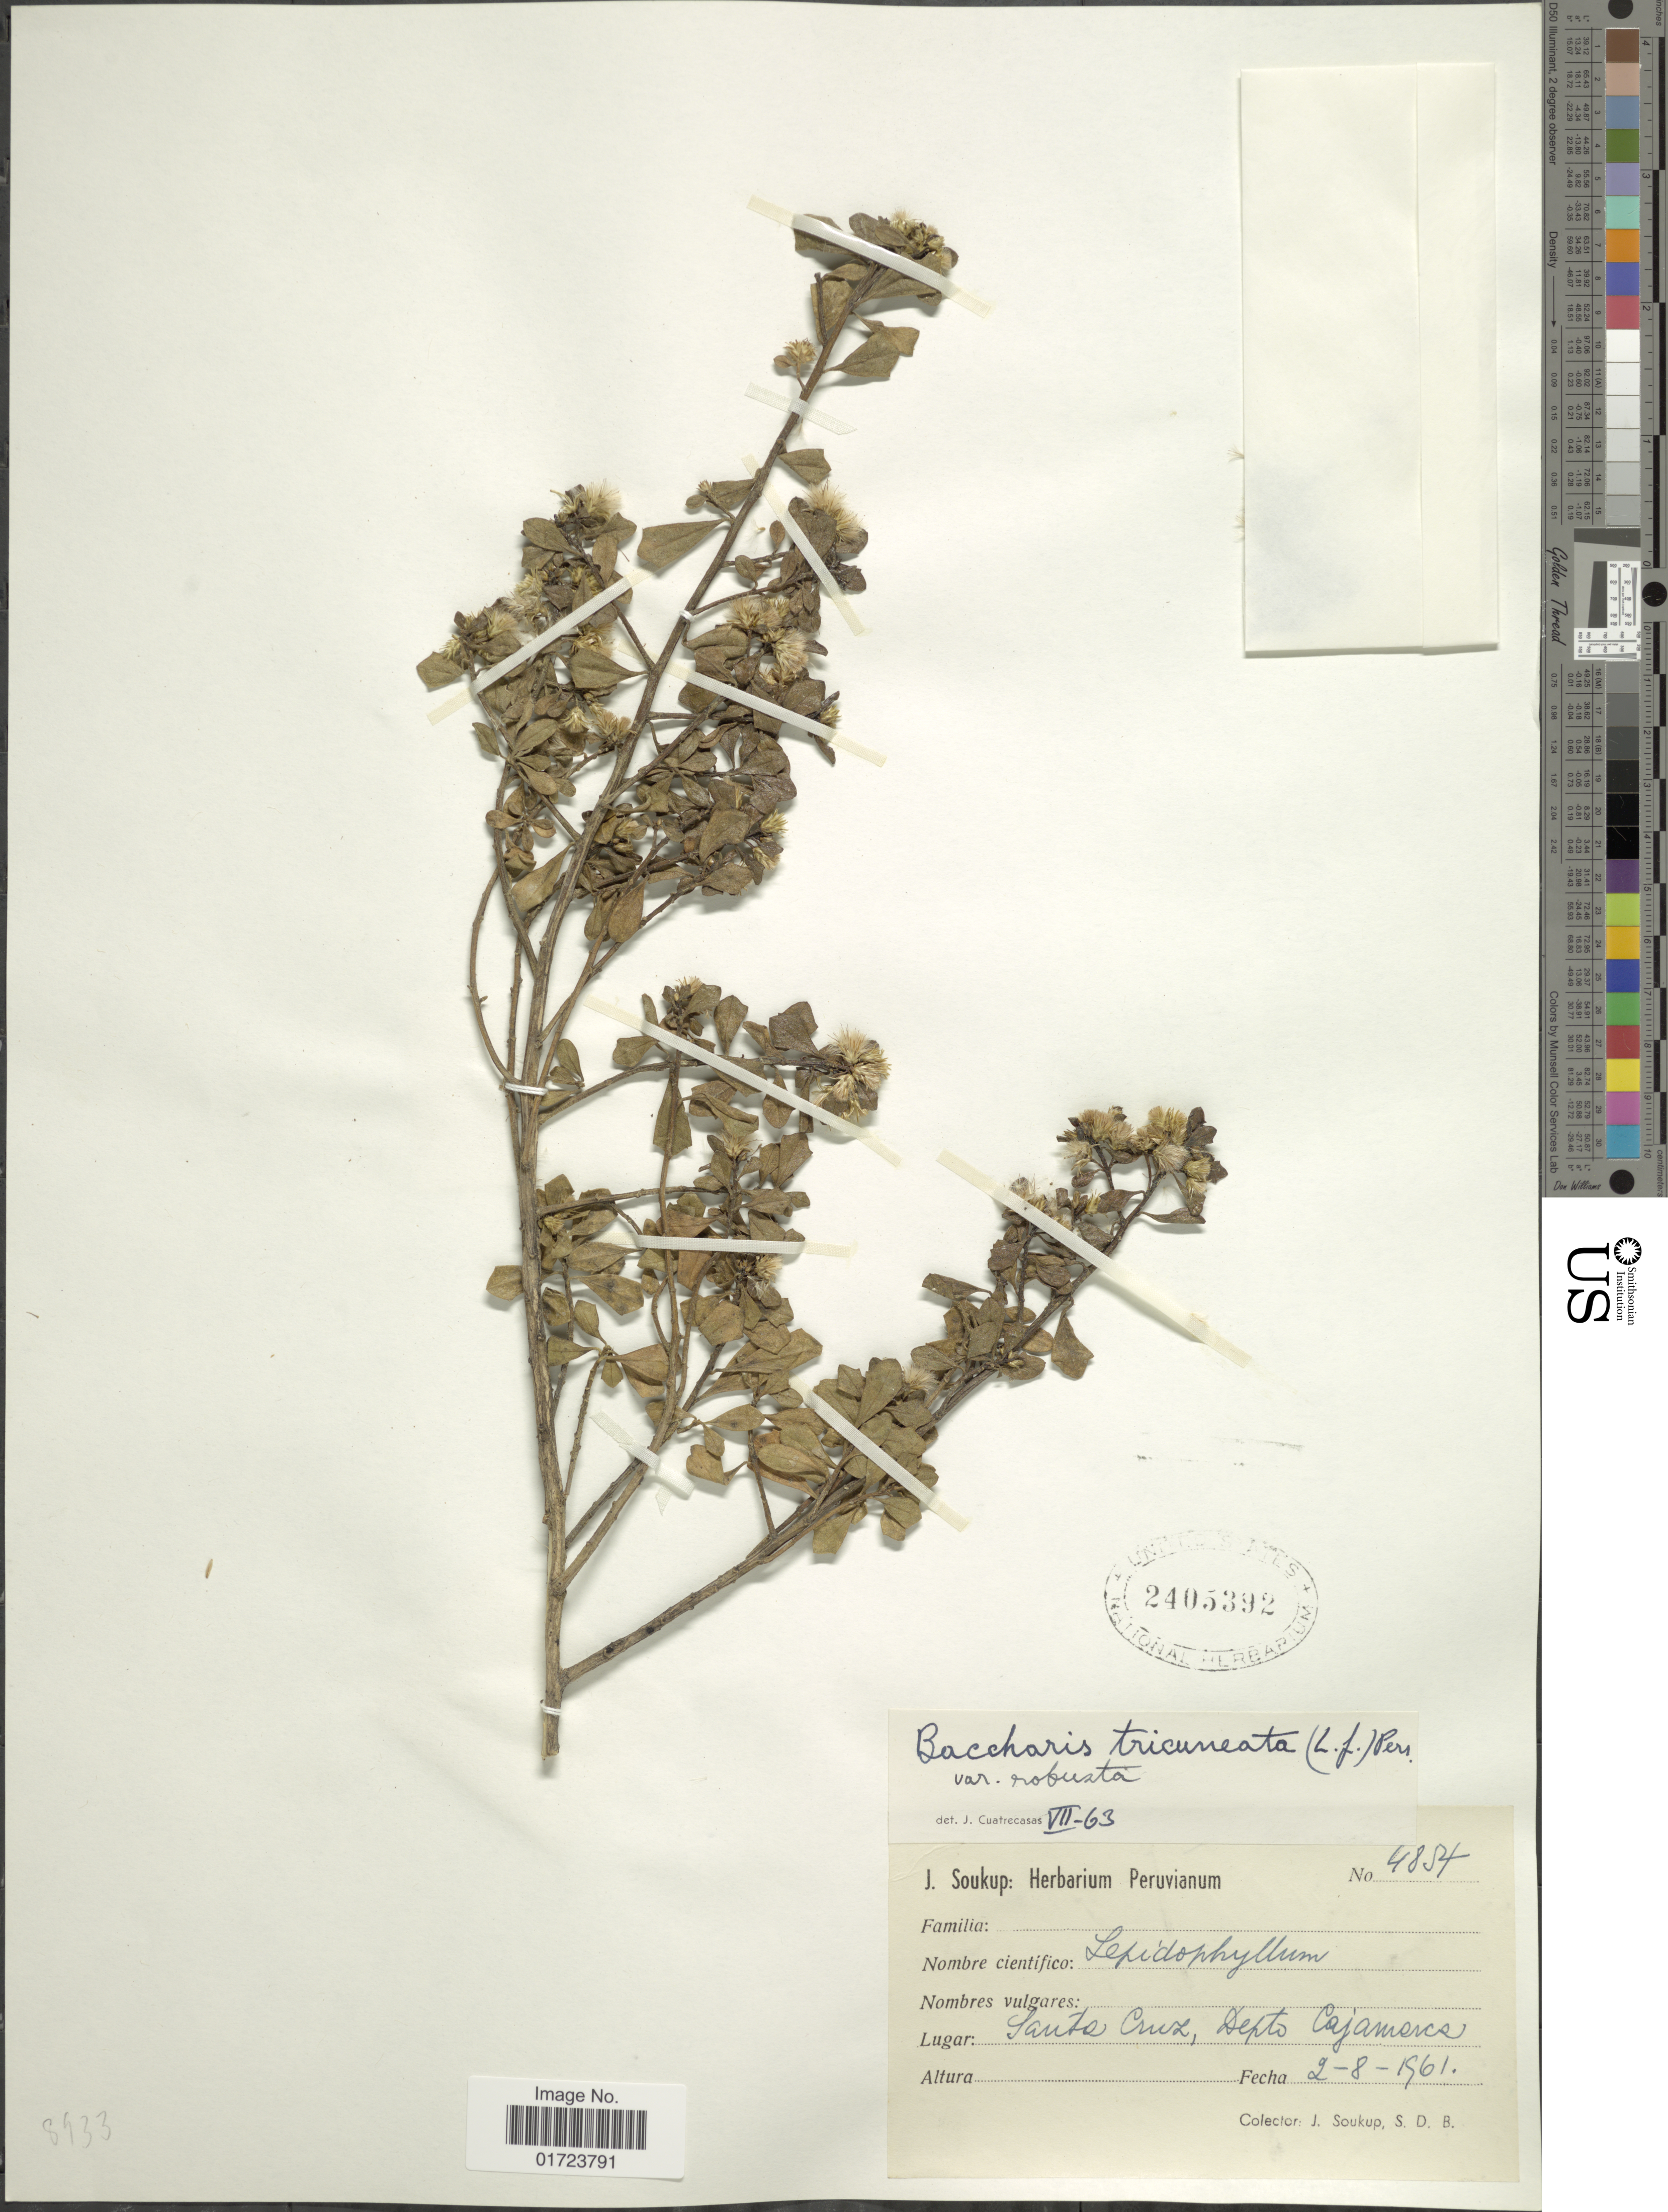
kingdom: Plantae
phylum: Tracheophyta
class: Magnoliopsida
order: Asterales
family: Asteraceae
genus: Baccharis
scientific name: Baccharis tricuneata var. robusta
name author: Cuatrec.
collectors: J. Soukup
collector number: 4854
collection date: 1961-08-02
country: Peru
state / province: Cajamarca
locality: Santa Cruz, Depto. Cajamarca.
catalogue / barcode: US 2405392